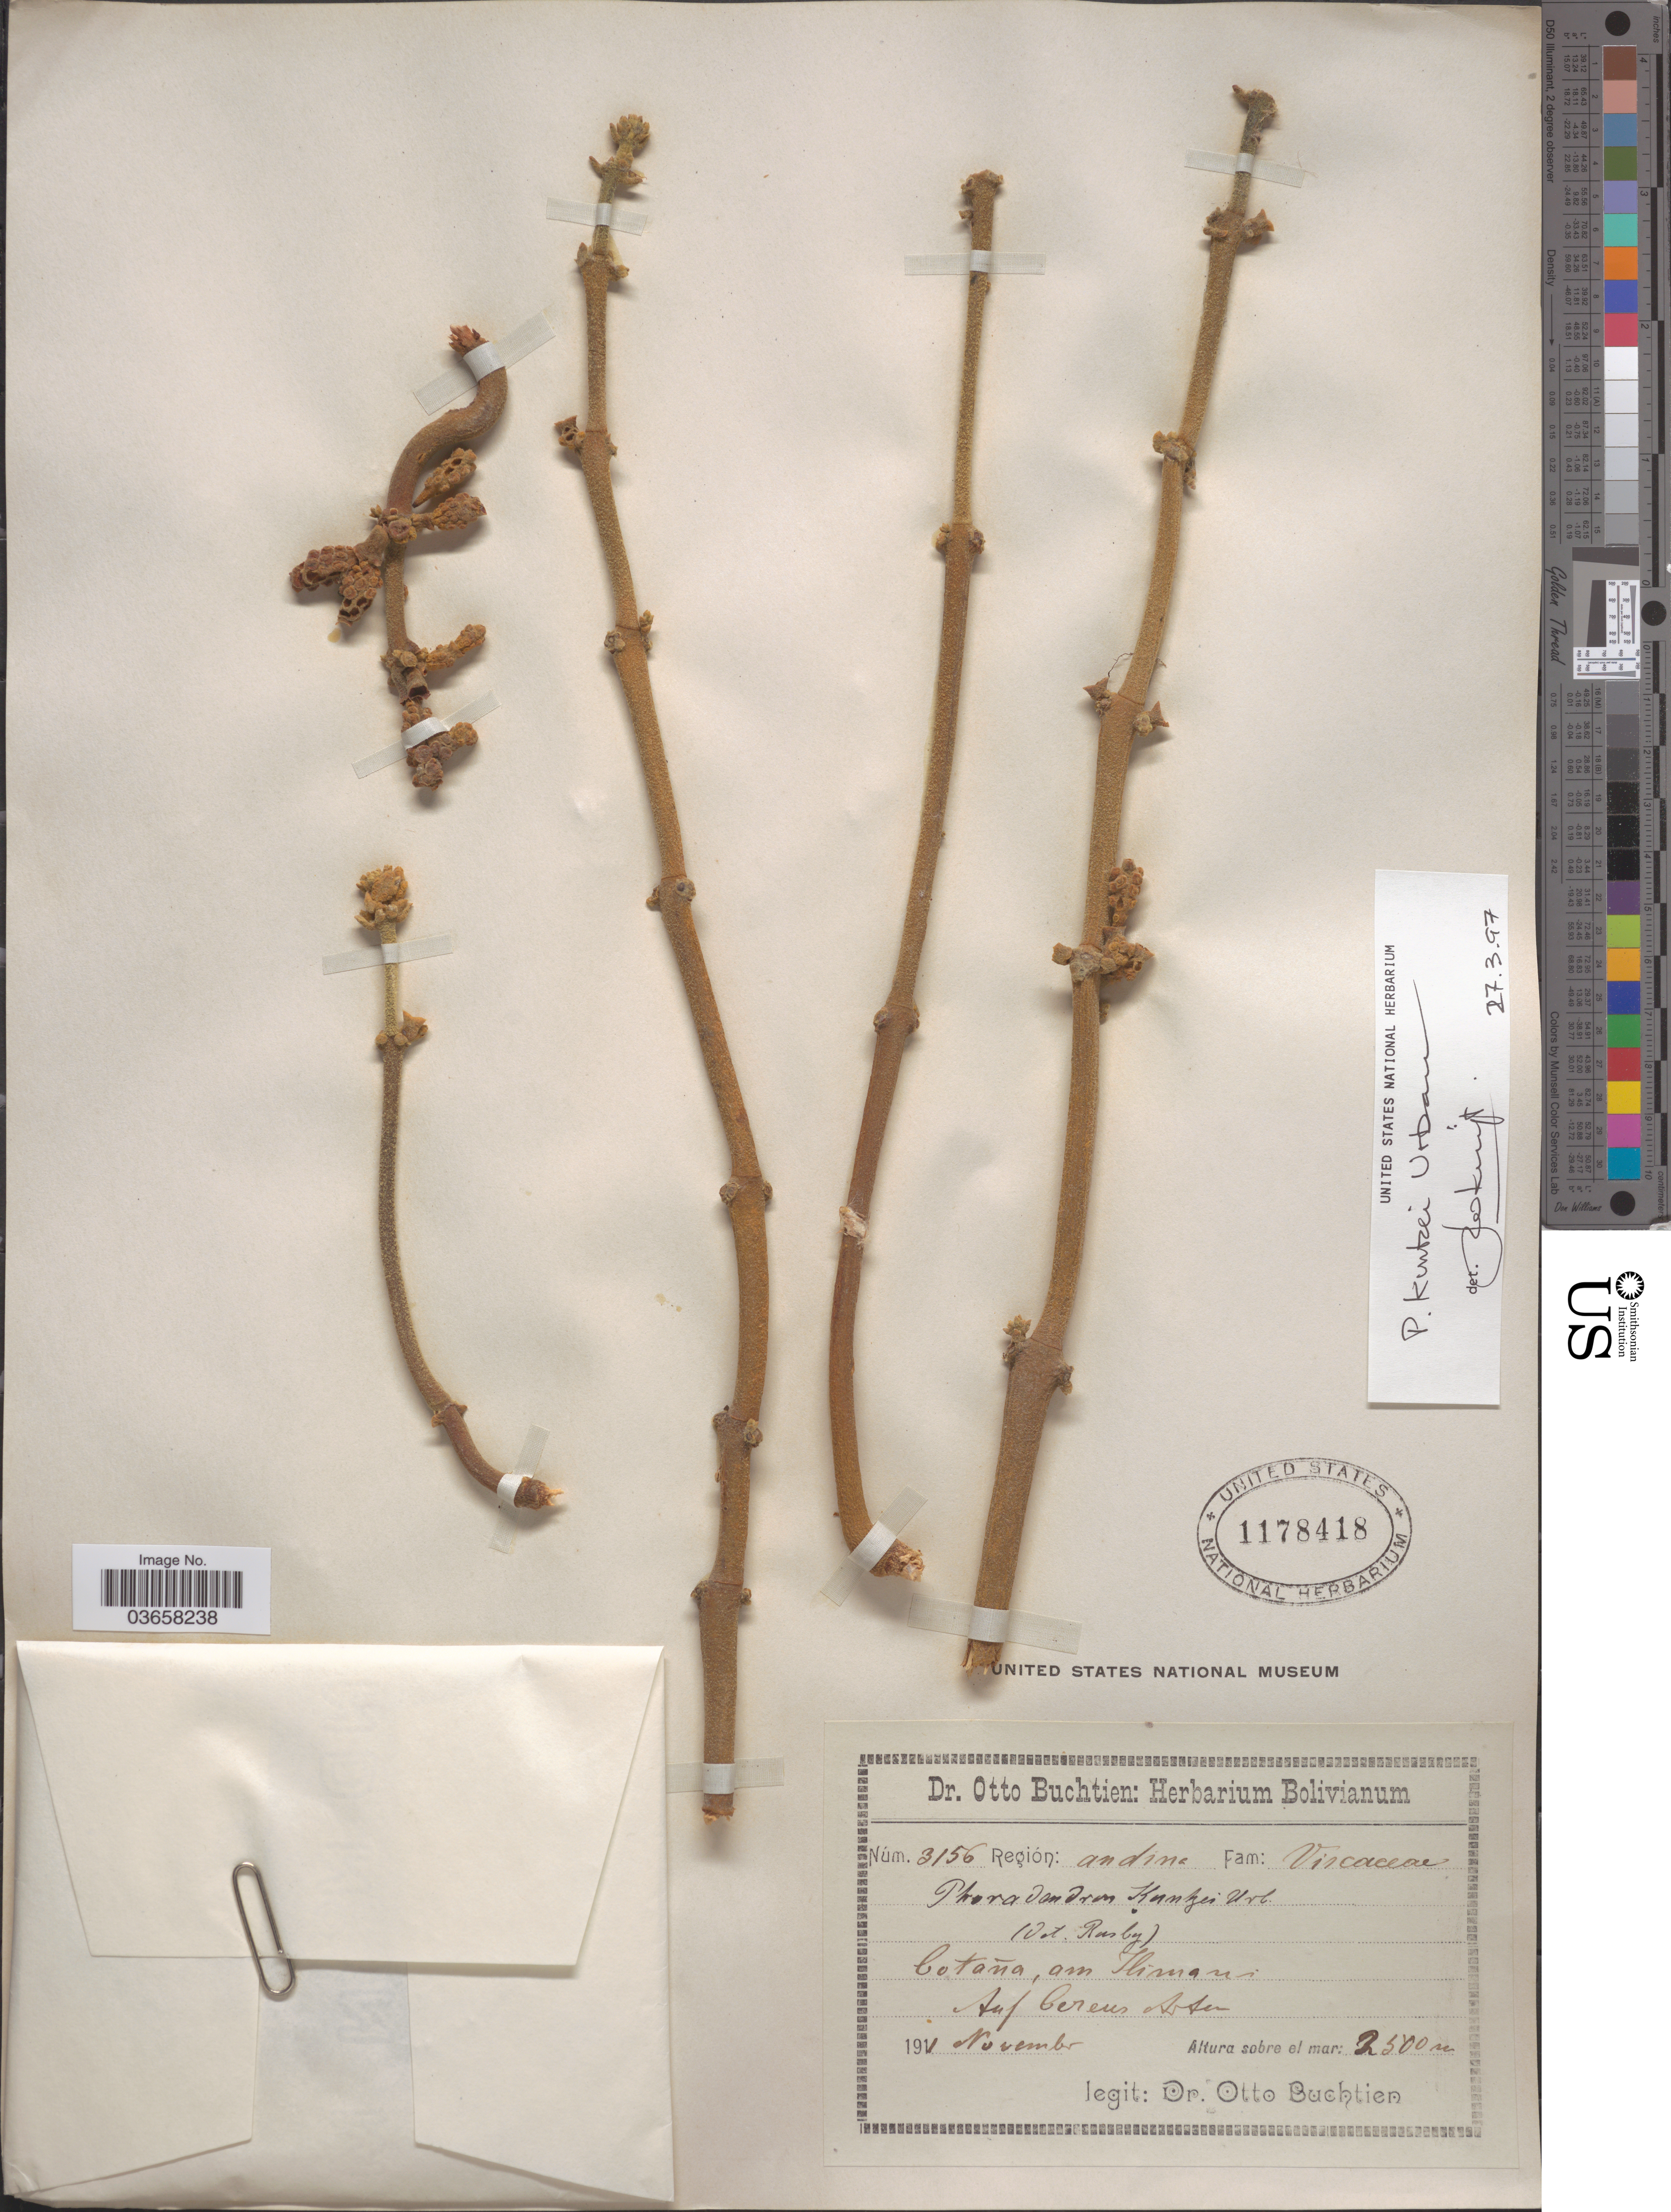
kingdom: Plantae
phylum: Tracheophyta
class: Magnoliopsida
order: Santalales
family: Viscaceae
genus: Phoradendron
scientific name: Phoradendron kuntzei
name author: Urb.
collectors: O. Buchtien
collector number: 3156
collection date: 1911-11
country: Bolivia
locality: Región: andina. Cotaña, am Ilimani.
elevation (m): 2500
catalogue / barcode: US 1178418